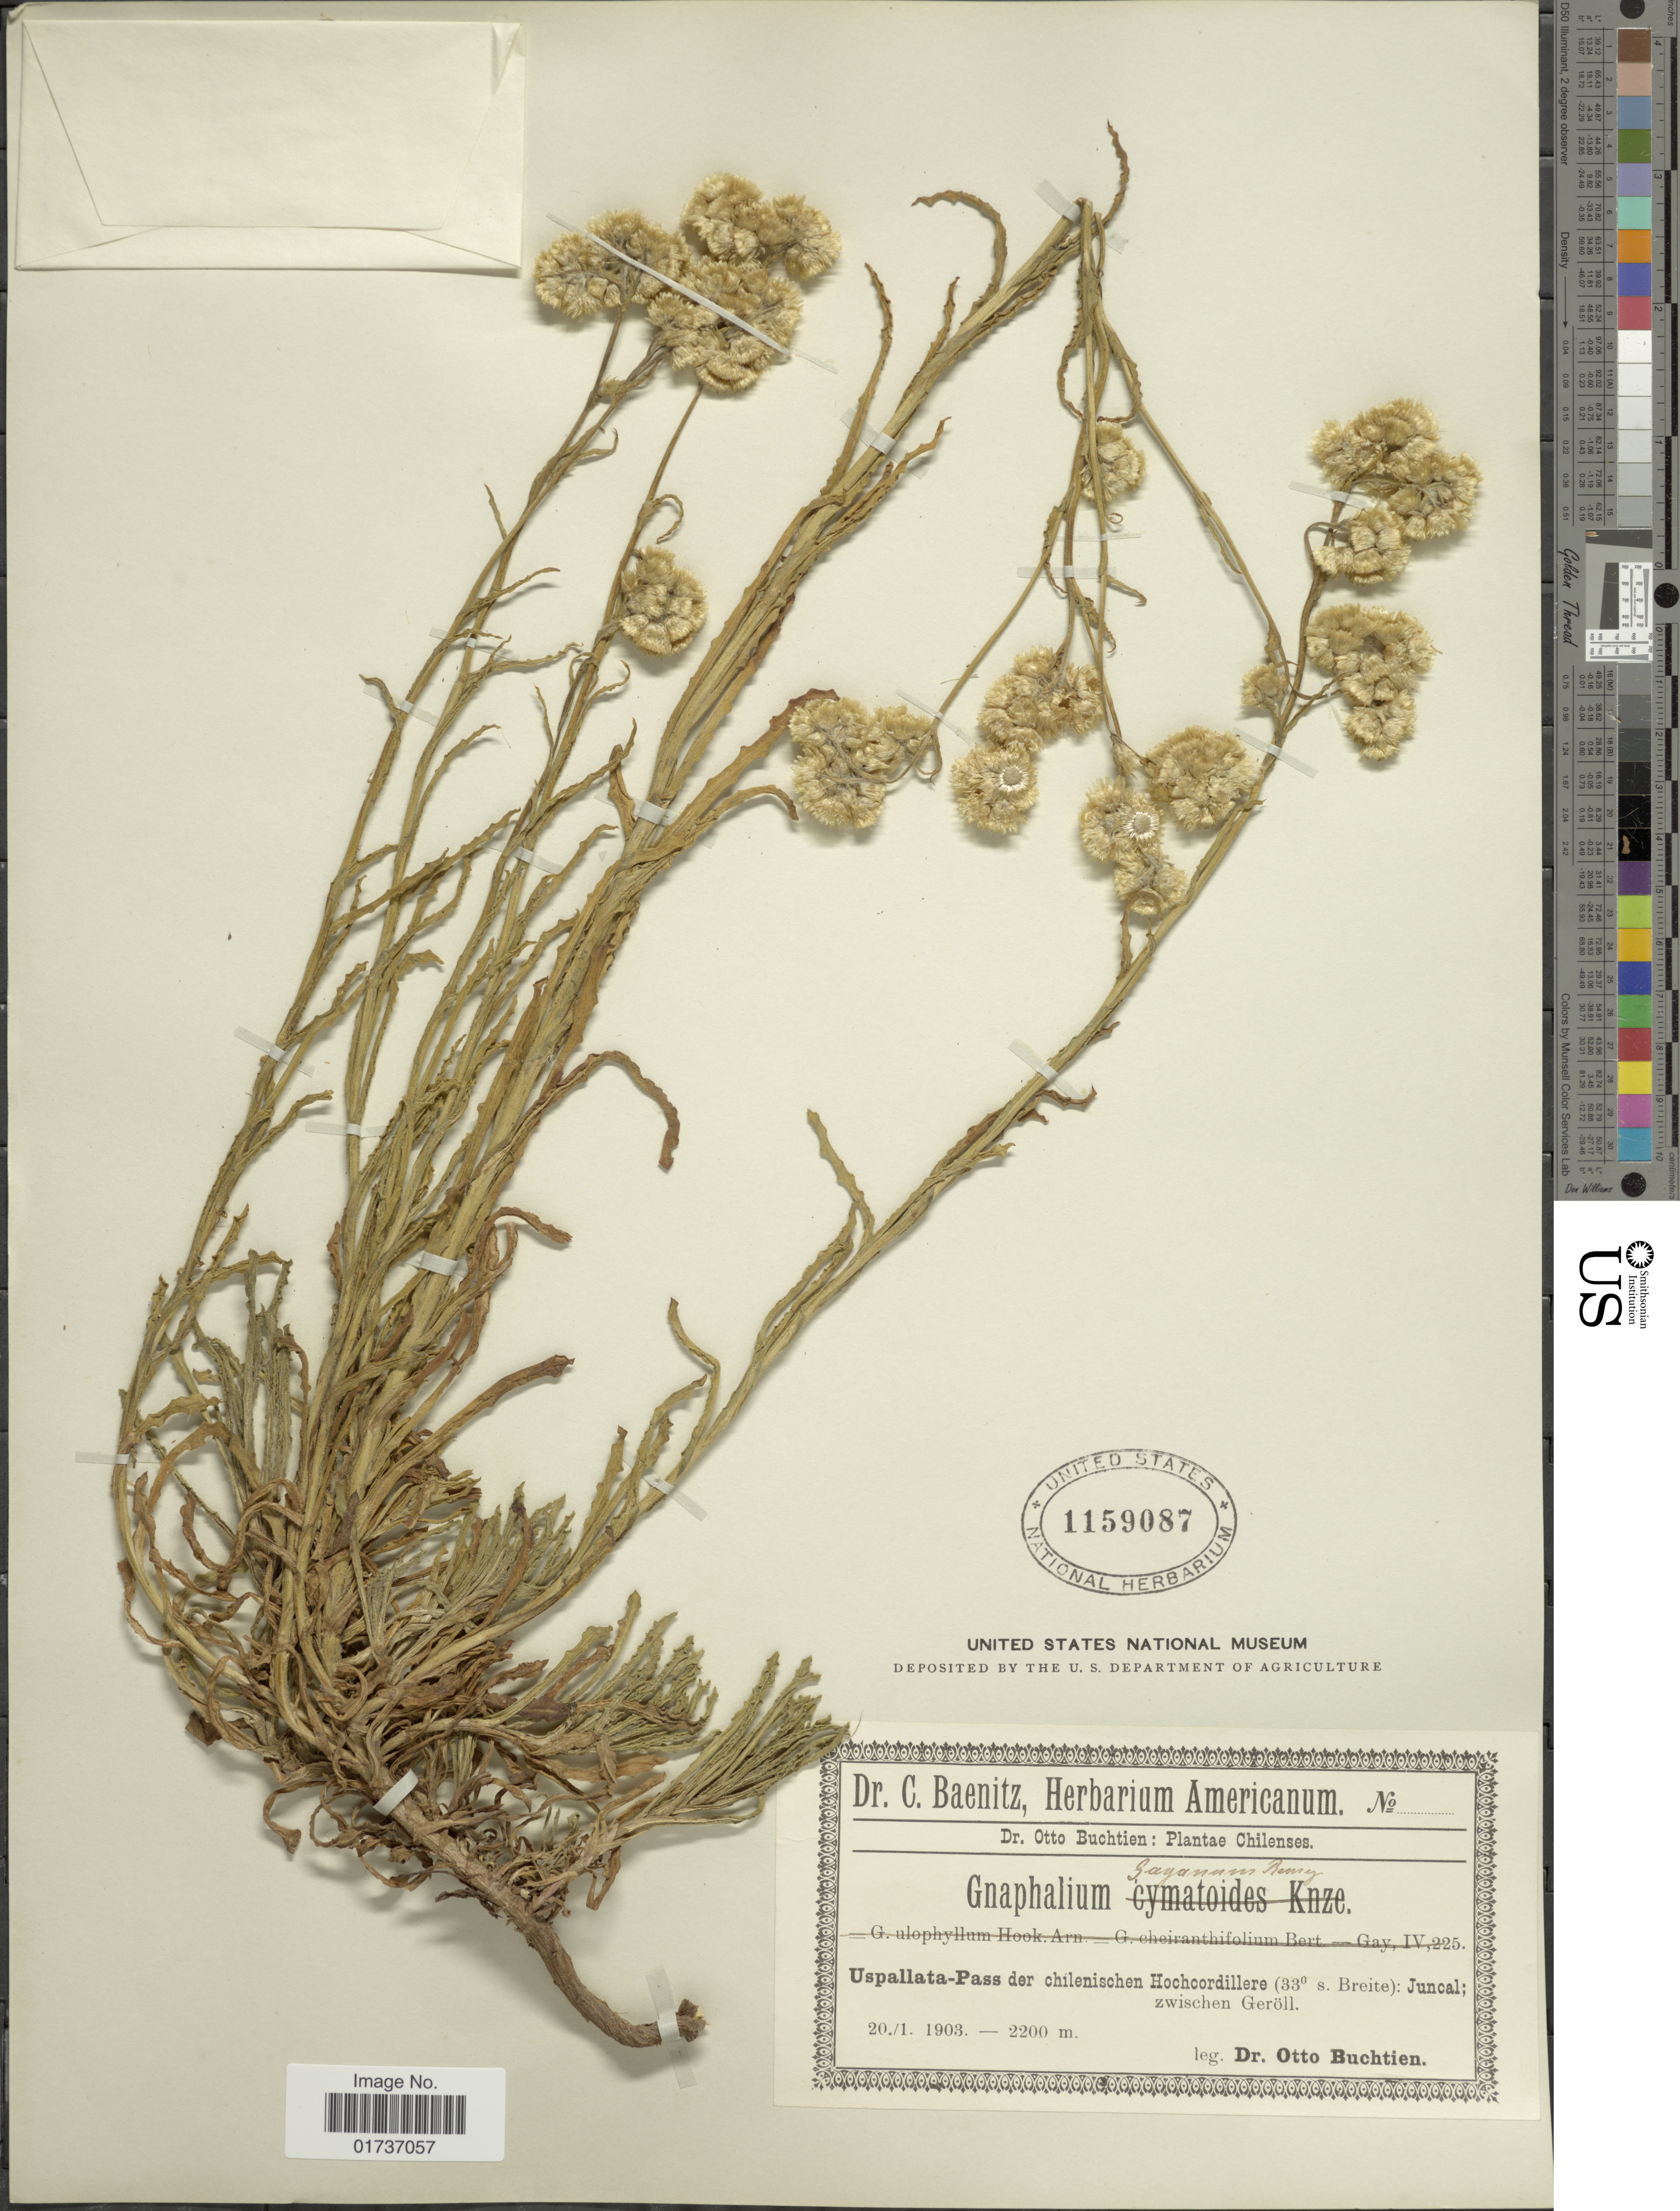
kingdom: Plantae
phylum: Tracheophyta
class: Magnoliopsida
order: Asterales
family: Asteraceae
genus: Gnaphalium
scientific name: Gnaphalium gayanum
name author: J. Rémy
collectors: O. Buchtien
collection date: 1903-01-20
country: Chile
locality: Uspallata-Pass der chilensichen Hochordillere (33° s Breite): Juncal zwischen Geröll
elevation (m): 2200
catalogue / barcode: US 1159087